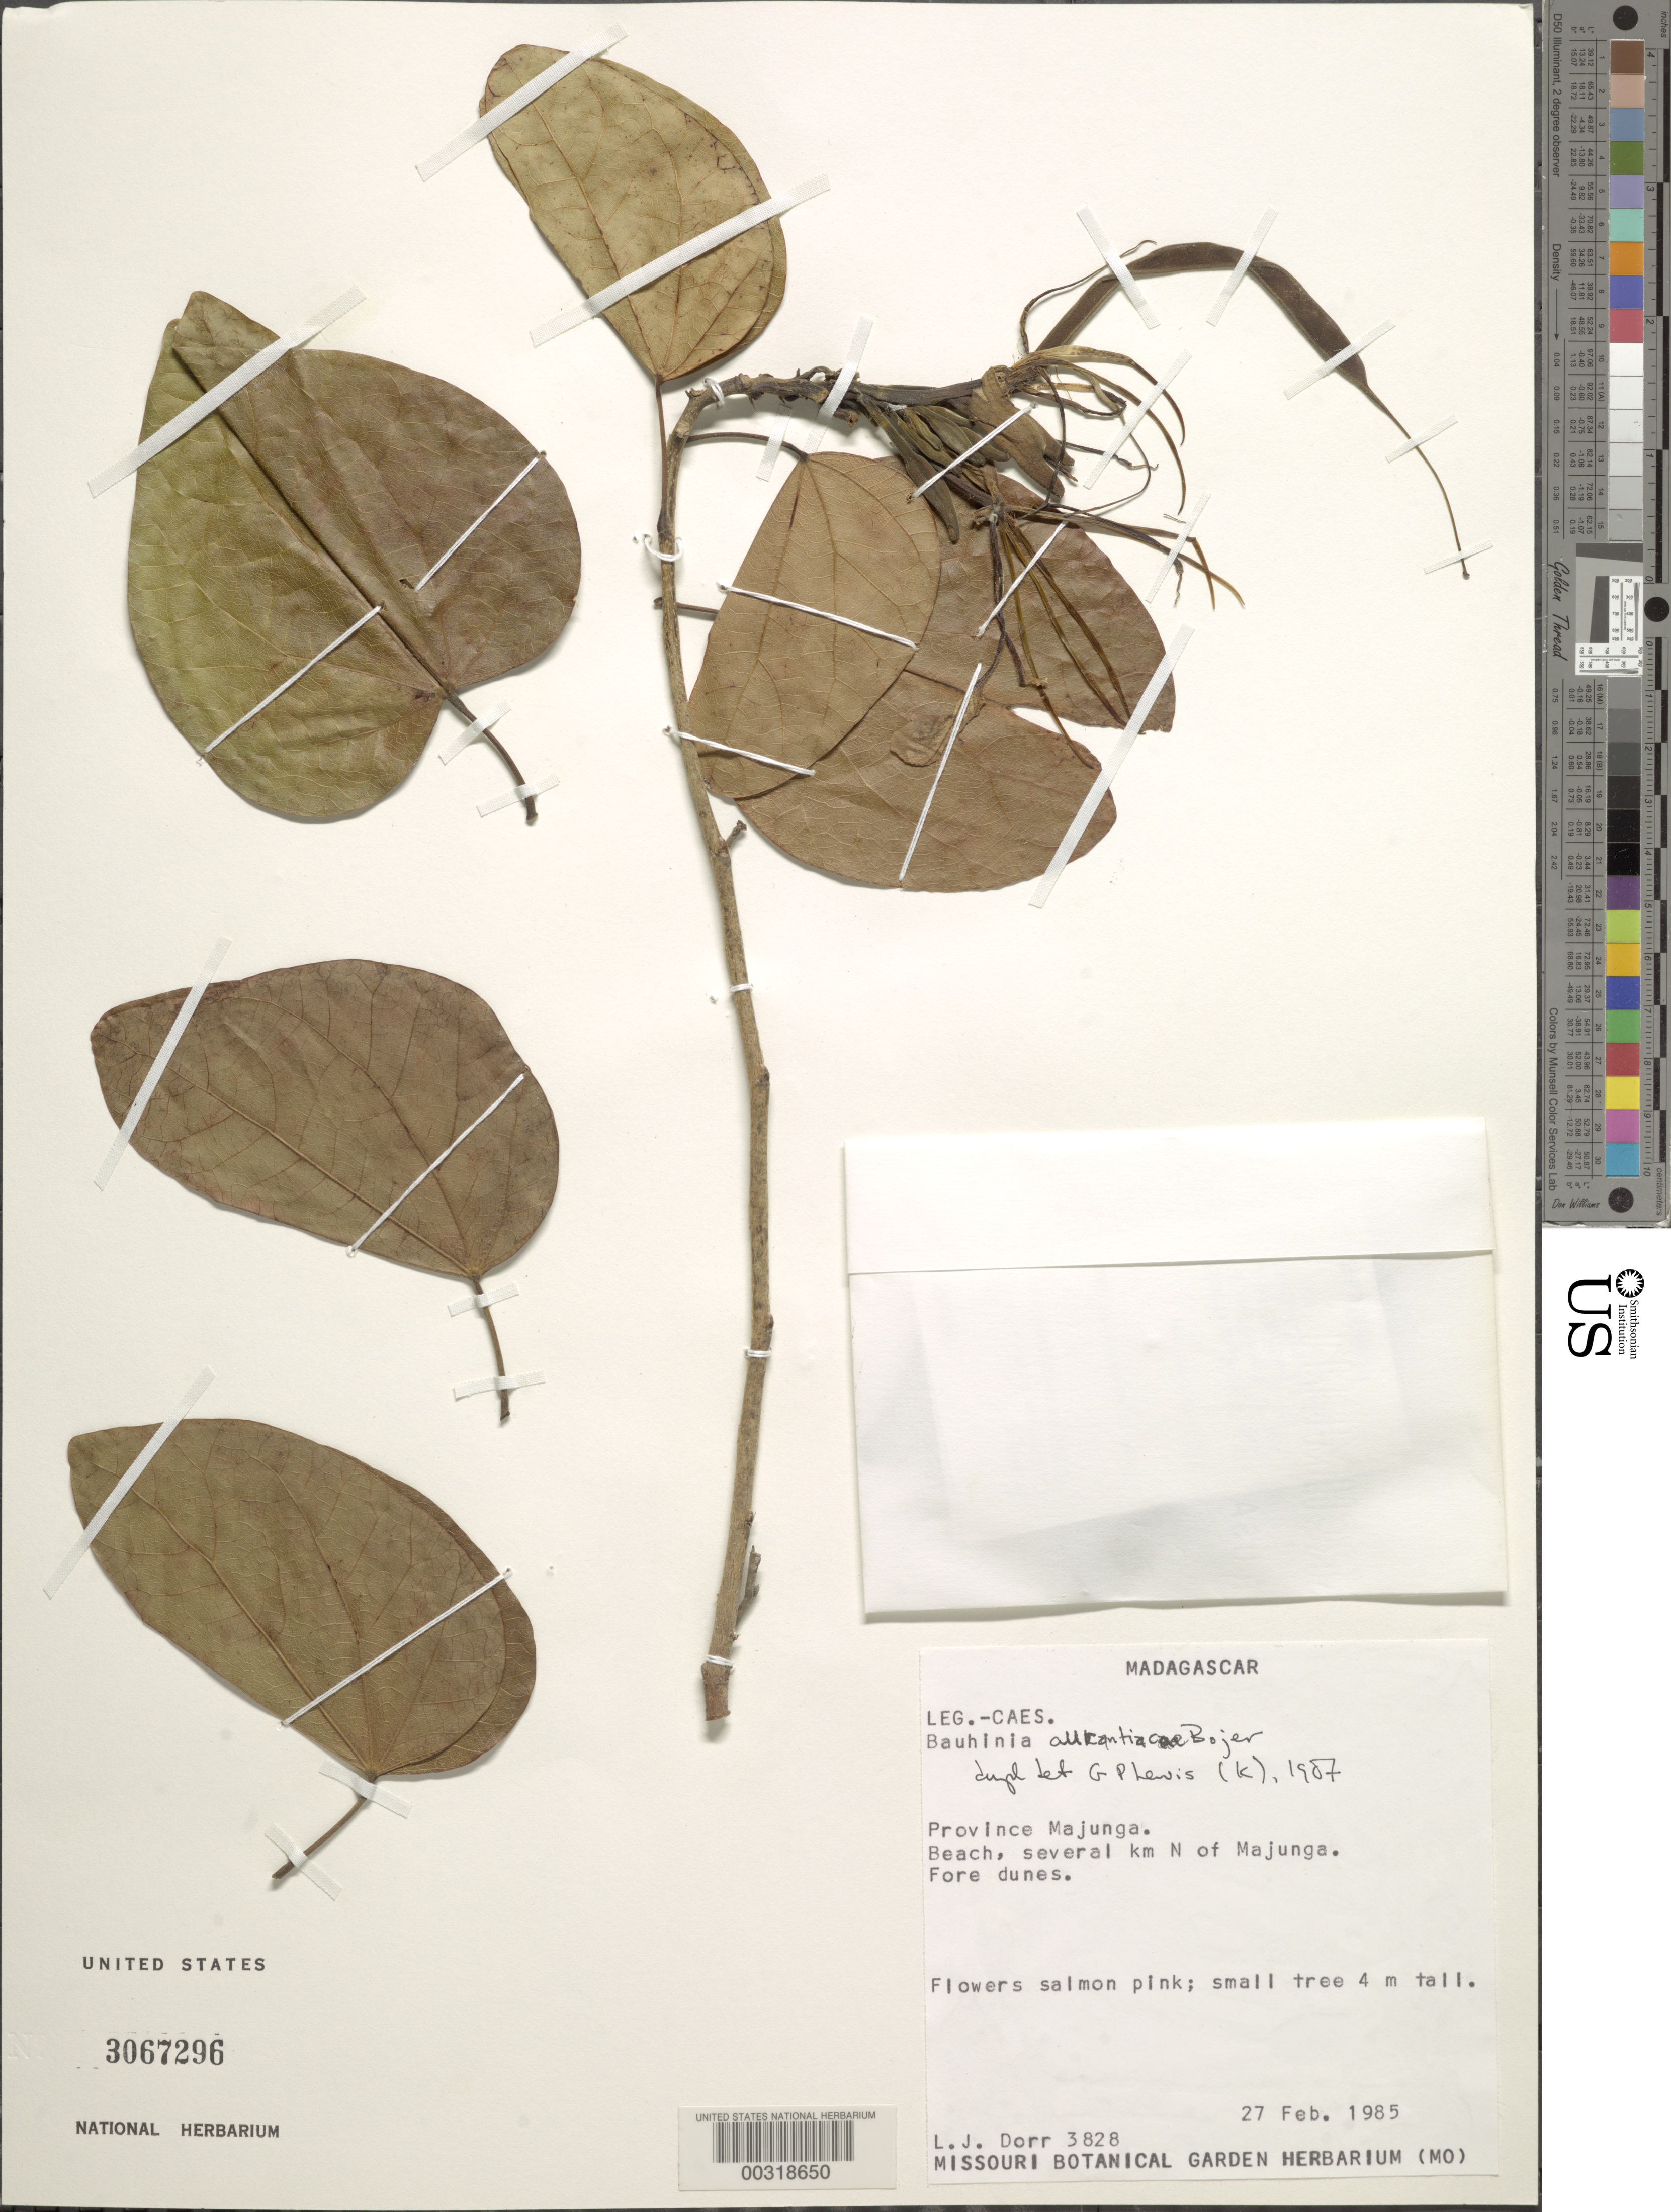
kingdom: Plantae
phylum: Tracheophyta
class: Magnoliopsida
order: Fabales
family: Fabaceae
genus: Bauhinia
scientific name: Bauhinia aurantiaca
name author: Bojer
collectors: L. J. Dorr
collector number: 3828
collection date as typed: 27 Feb 1985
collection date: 1985-02-27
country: Madagascar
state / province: Boeny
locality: Several km n of majunga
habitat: Beach; fore dunes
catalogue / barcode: US 3067296